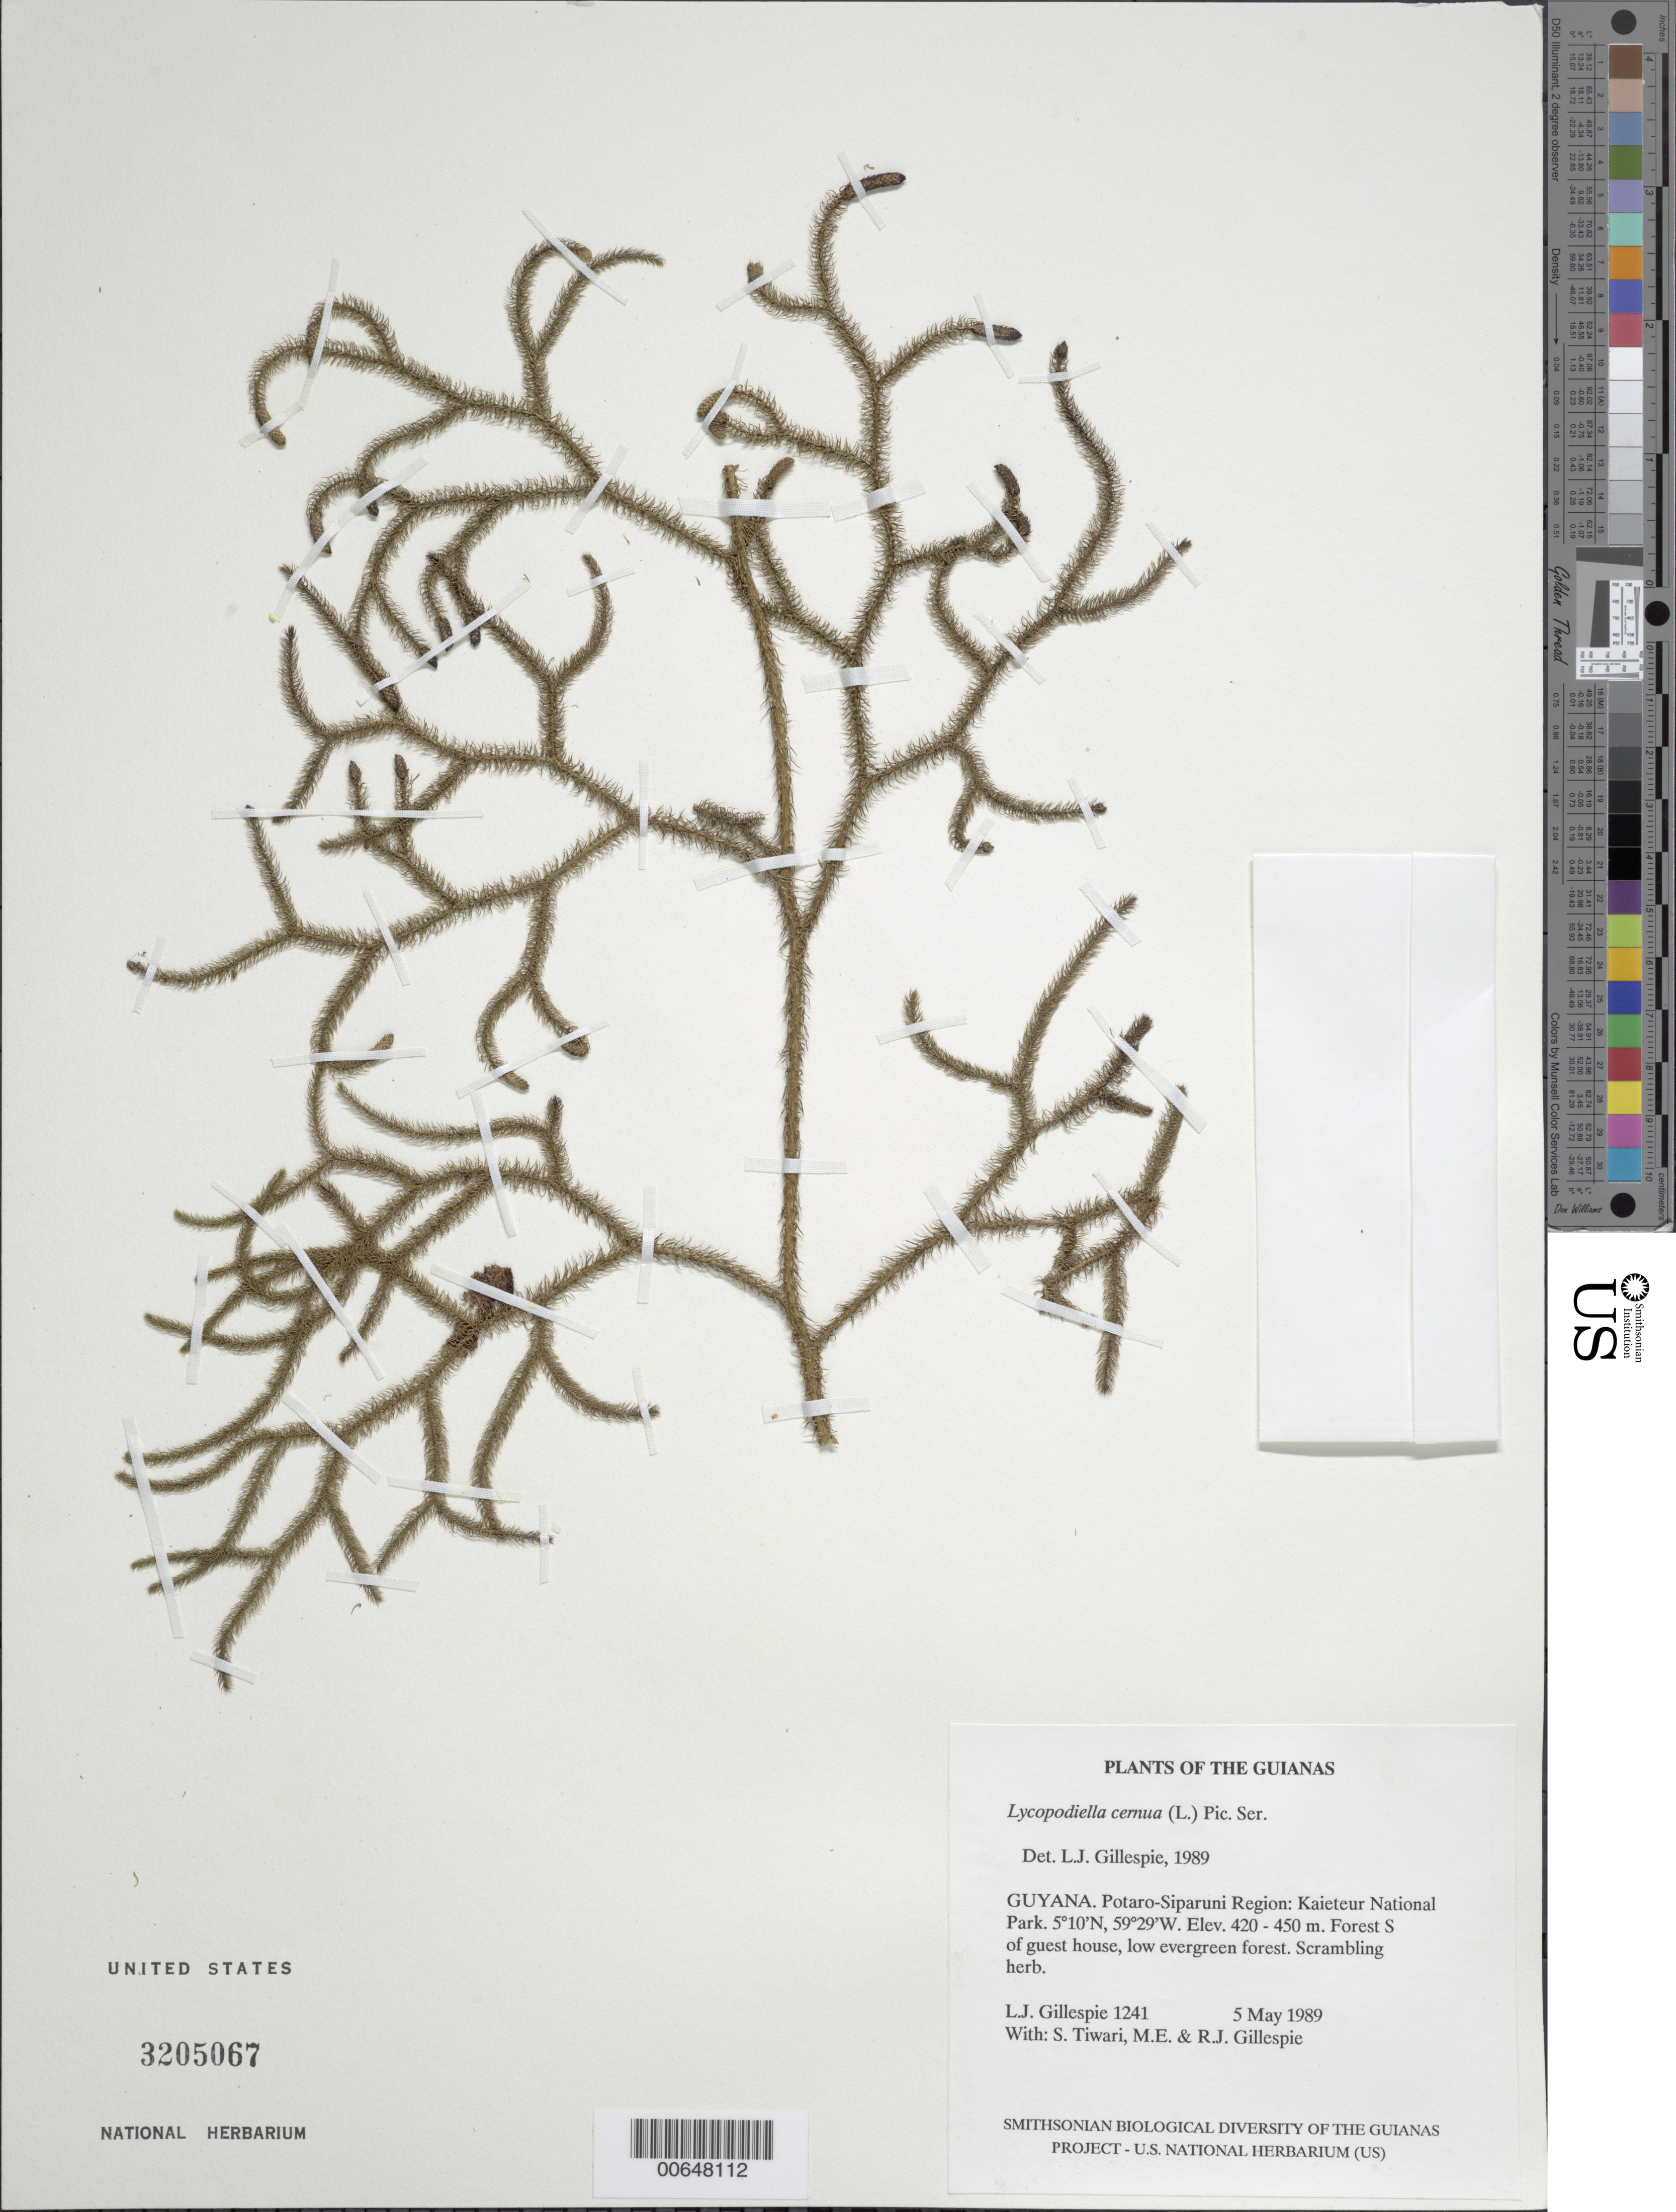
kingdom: Plantae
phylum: Tracheophyta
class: Lycopodiopsida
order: Lycopodiales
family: Lycopodiaceae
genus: Palhinhaea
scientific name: Palhinhaea cernua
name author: (L.) Vasc. & Franco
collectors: L. J. Gillespie, S. Tiwari, M. Gillespie & R. Gillespie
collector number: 1241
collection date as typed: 5 May 1989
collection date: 1989-05-05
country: Guyana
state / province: Potaro-Siparuni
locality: Kaieteur National Park, S of guest house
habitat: Low evergreen forest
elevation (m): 420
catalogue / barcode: US 3205067